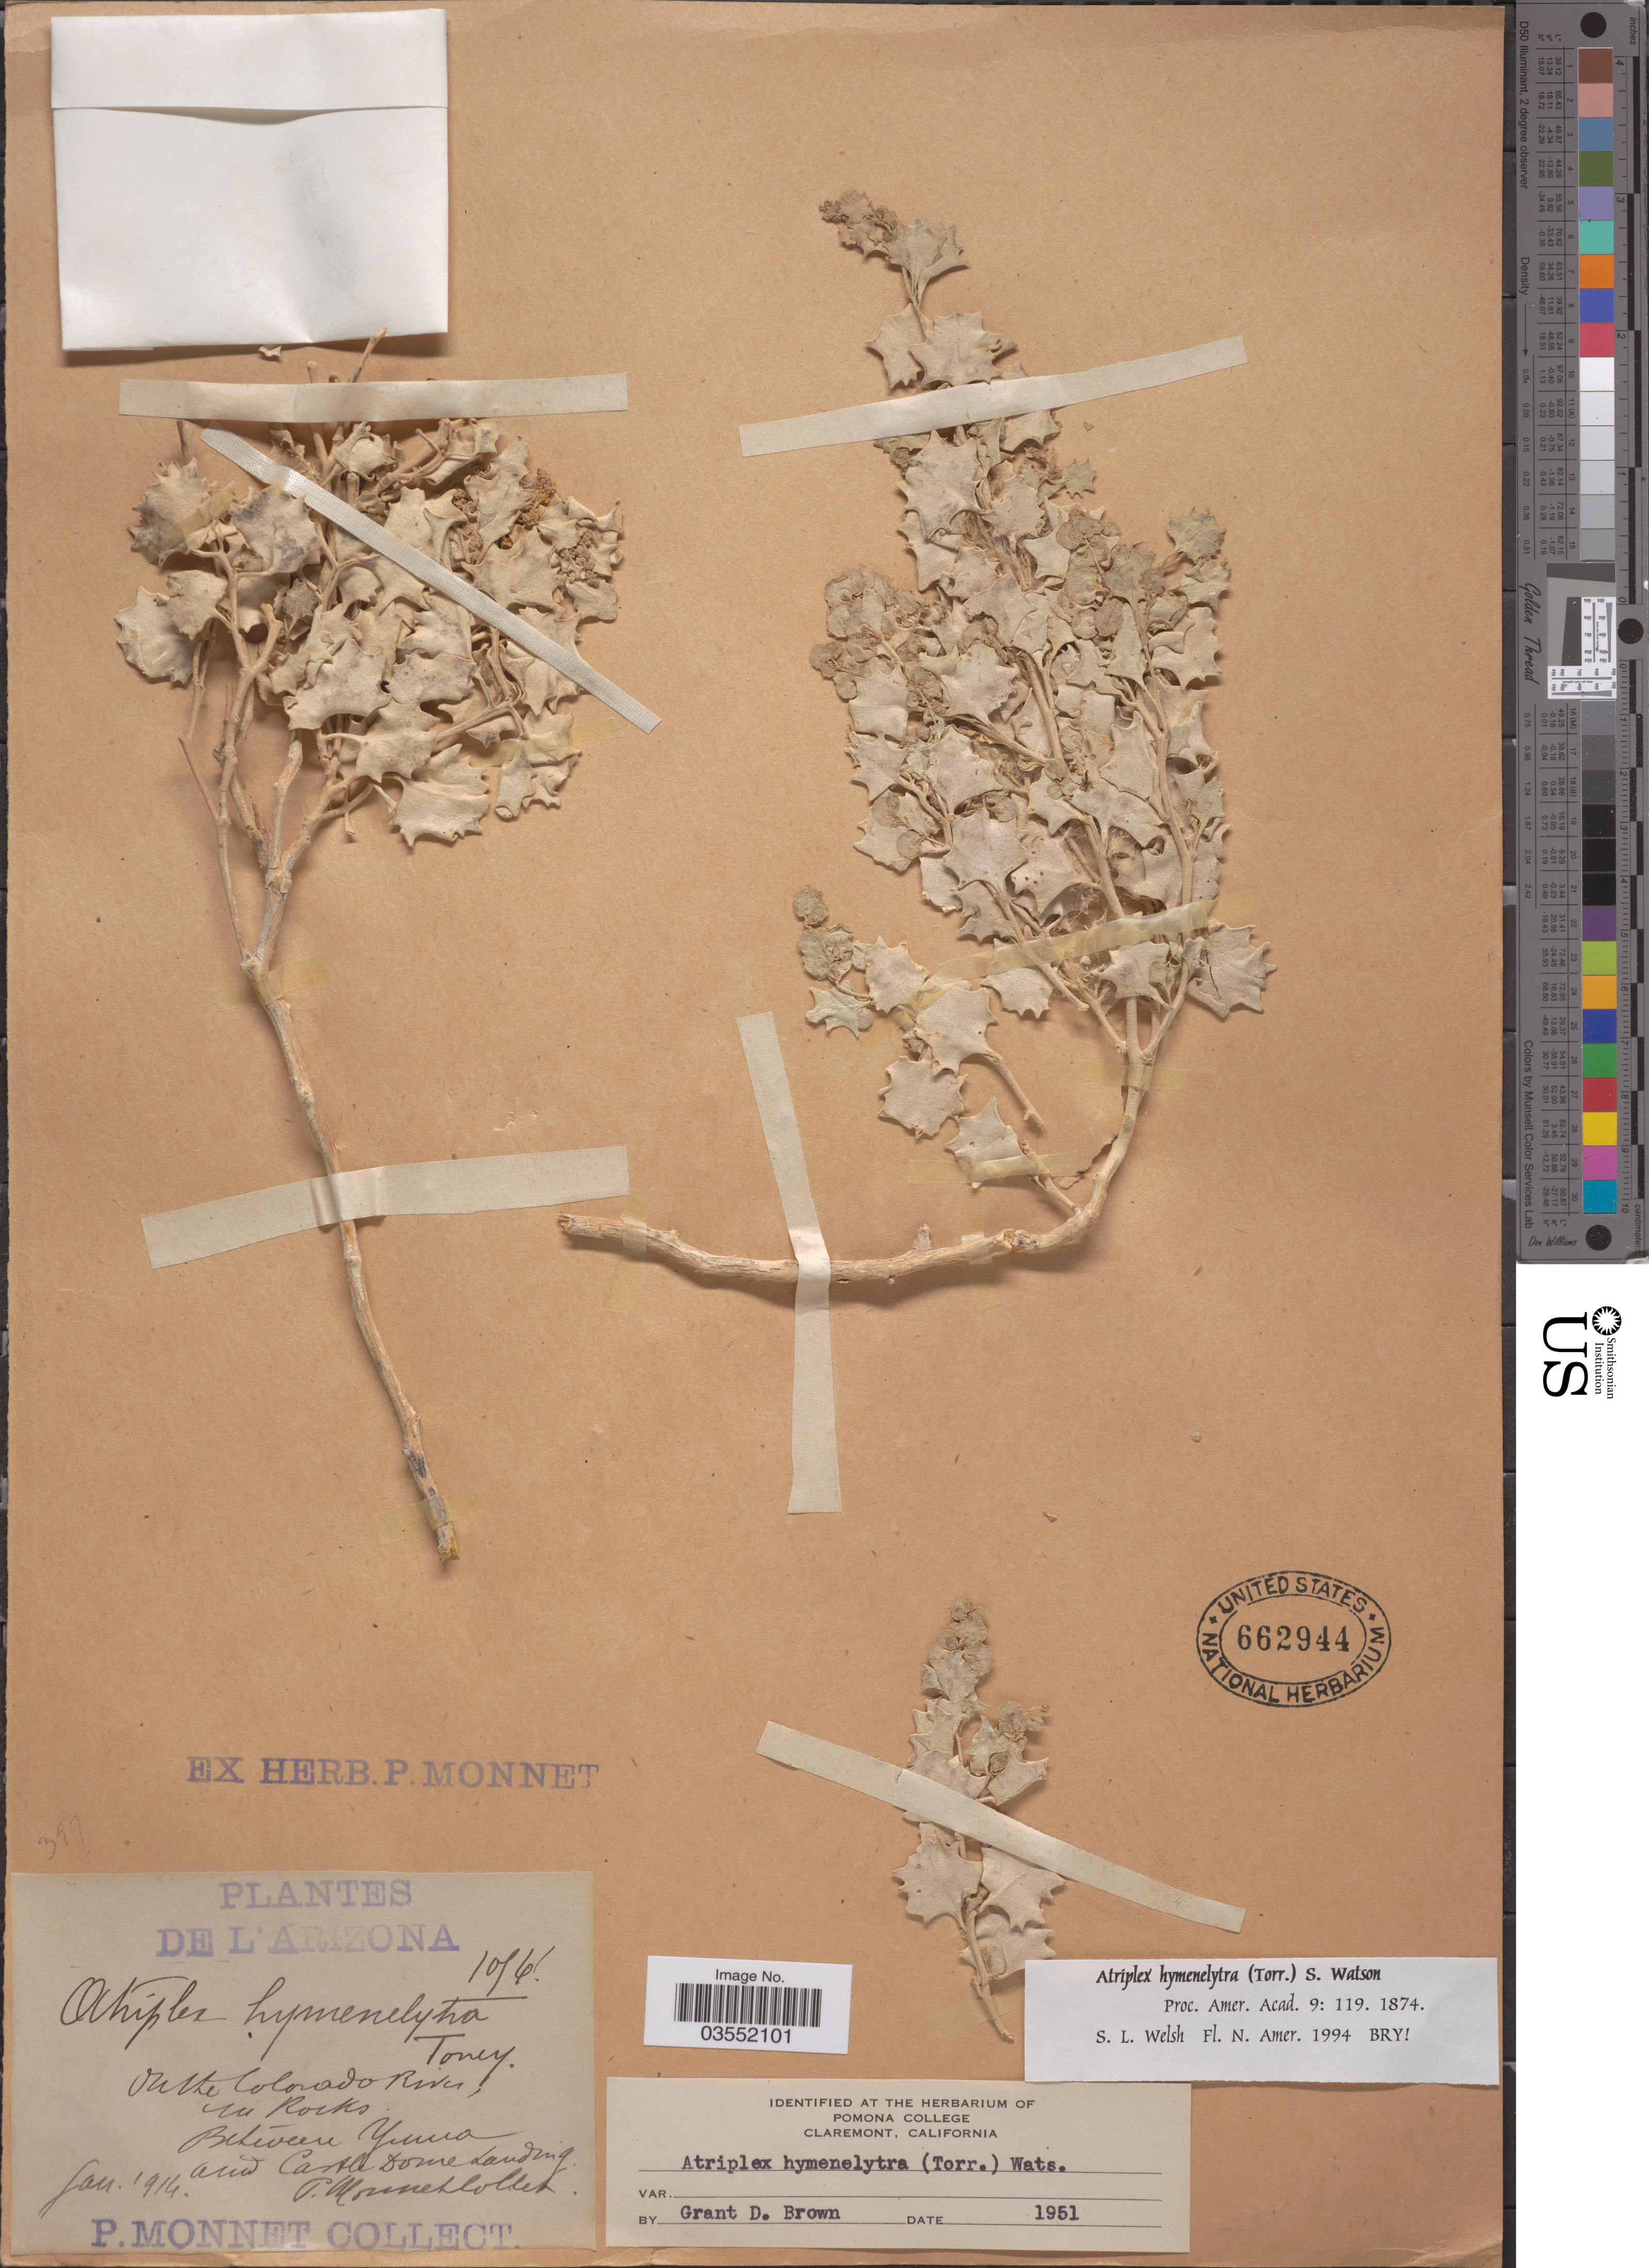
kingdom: Plantae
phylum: Tracheophyta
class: Magnoliopsida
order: Caryophyllales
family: Amaranthaceae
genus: Atriplex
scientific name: Atriplex hymenelytra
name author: (Torr.) S. Watson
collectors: P. Monnet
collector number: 1056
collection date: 1914-01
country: United States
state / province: Arizona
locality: On the Colorado River, in rocks. Between Yuma and Castle Dome Landing.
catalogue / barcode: US 662944